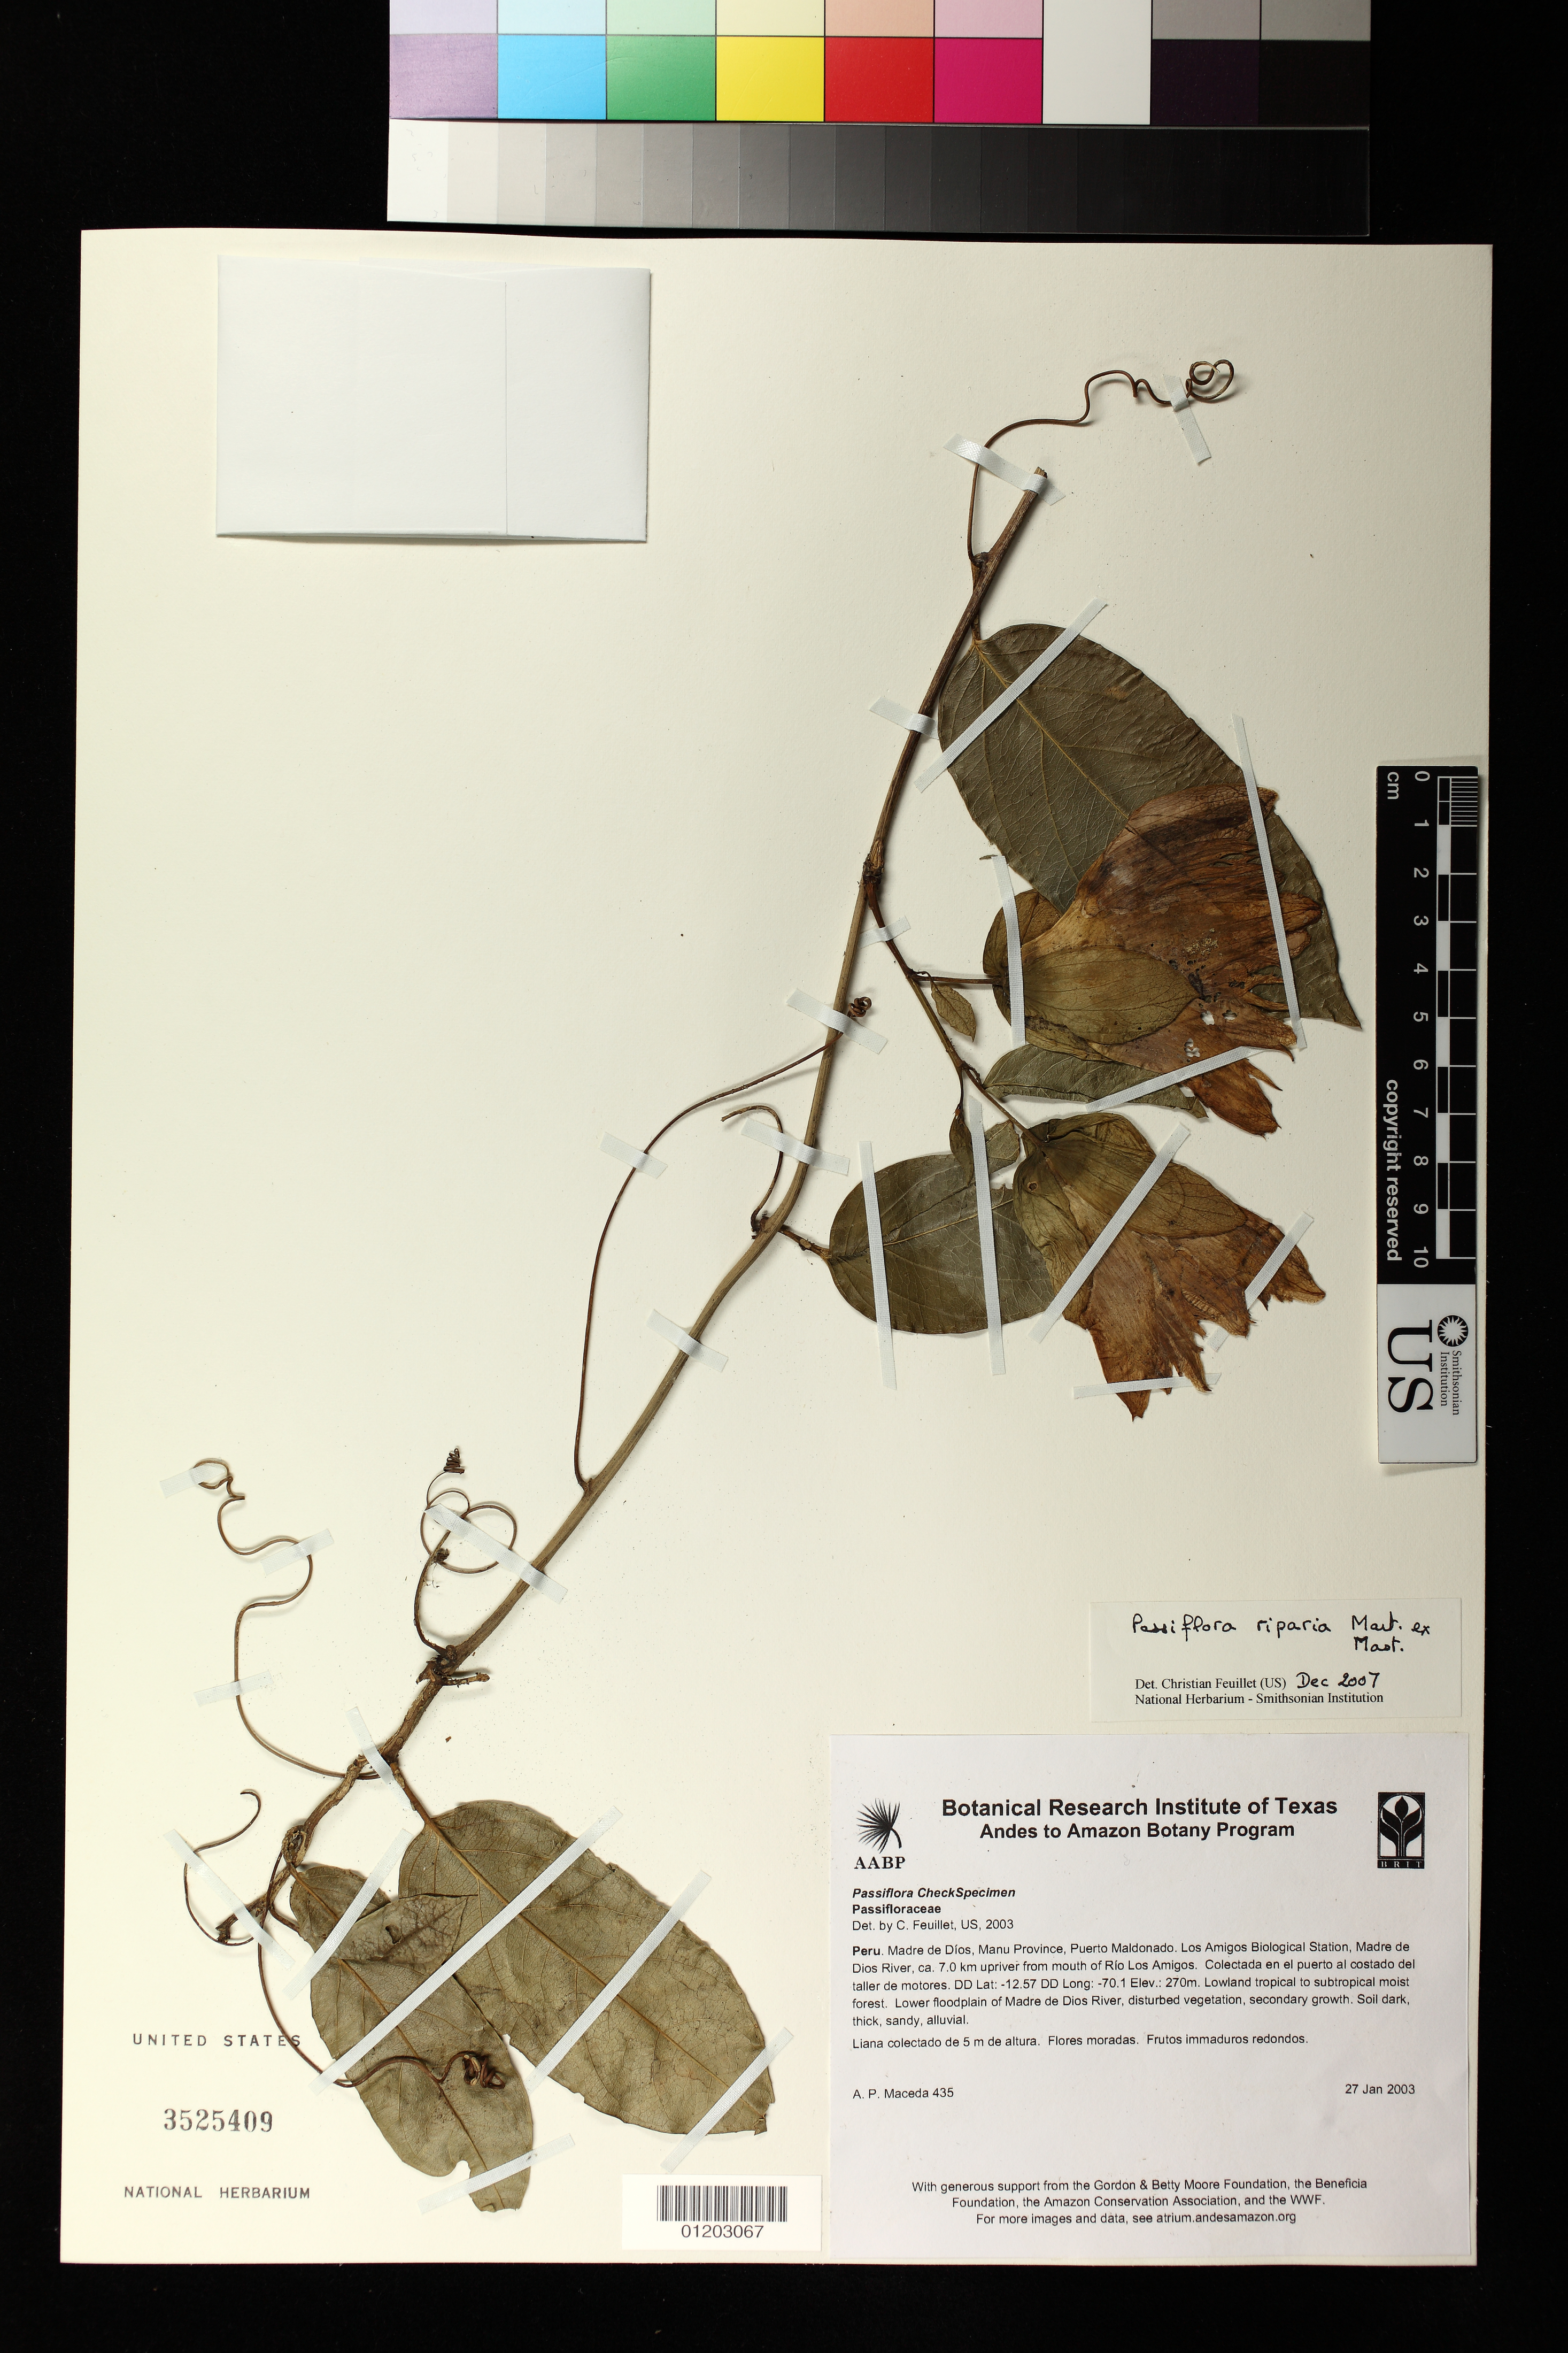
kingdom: Plantae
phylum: Tracheophyta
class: Magnoliopsida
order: Malpighiales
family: Passifloraceae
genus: Passiflora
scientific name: Passiflora riparia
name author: Mart. ex Mast.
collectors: A. Maceda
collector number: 435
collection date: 2003-01-27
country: Peru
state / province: Madre de Dios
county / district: Manú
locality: Puerto Maldonado. Los Amigos Biological Station, Madre de Dios River, ca. 7.0 km upriver from mouth of Rios Los Amigos. Colectada en el puerto al costado del taller de motores. Lowland tropical to subtropical moist forest. Lower floodplain of Madre de Di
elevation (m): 270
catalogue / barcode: US 3525409